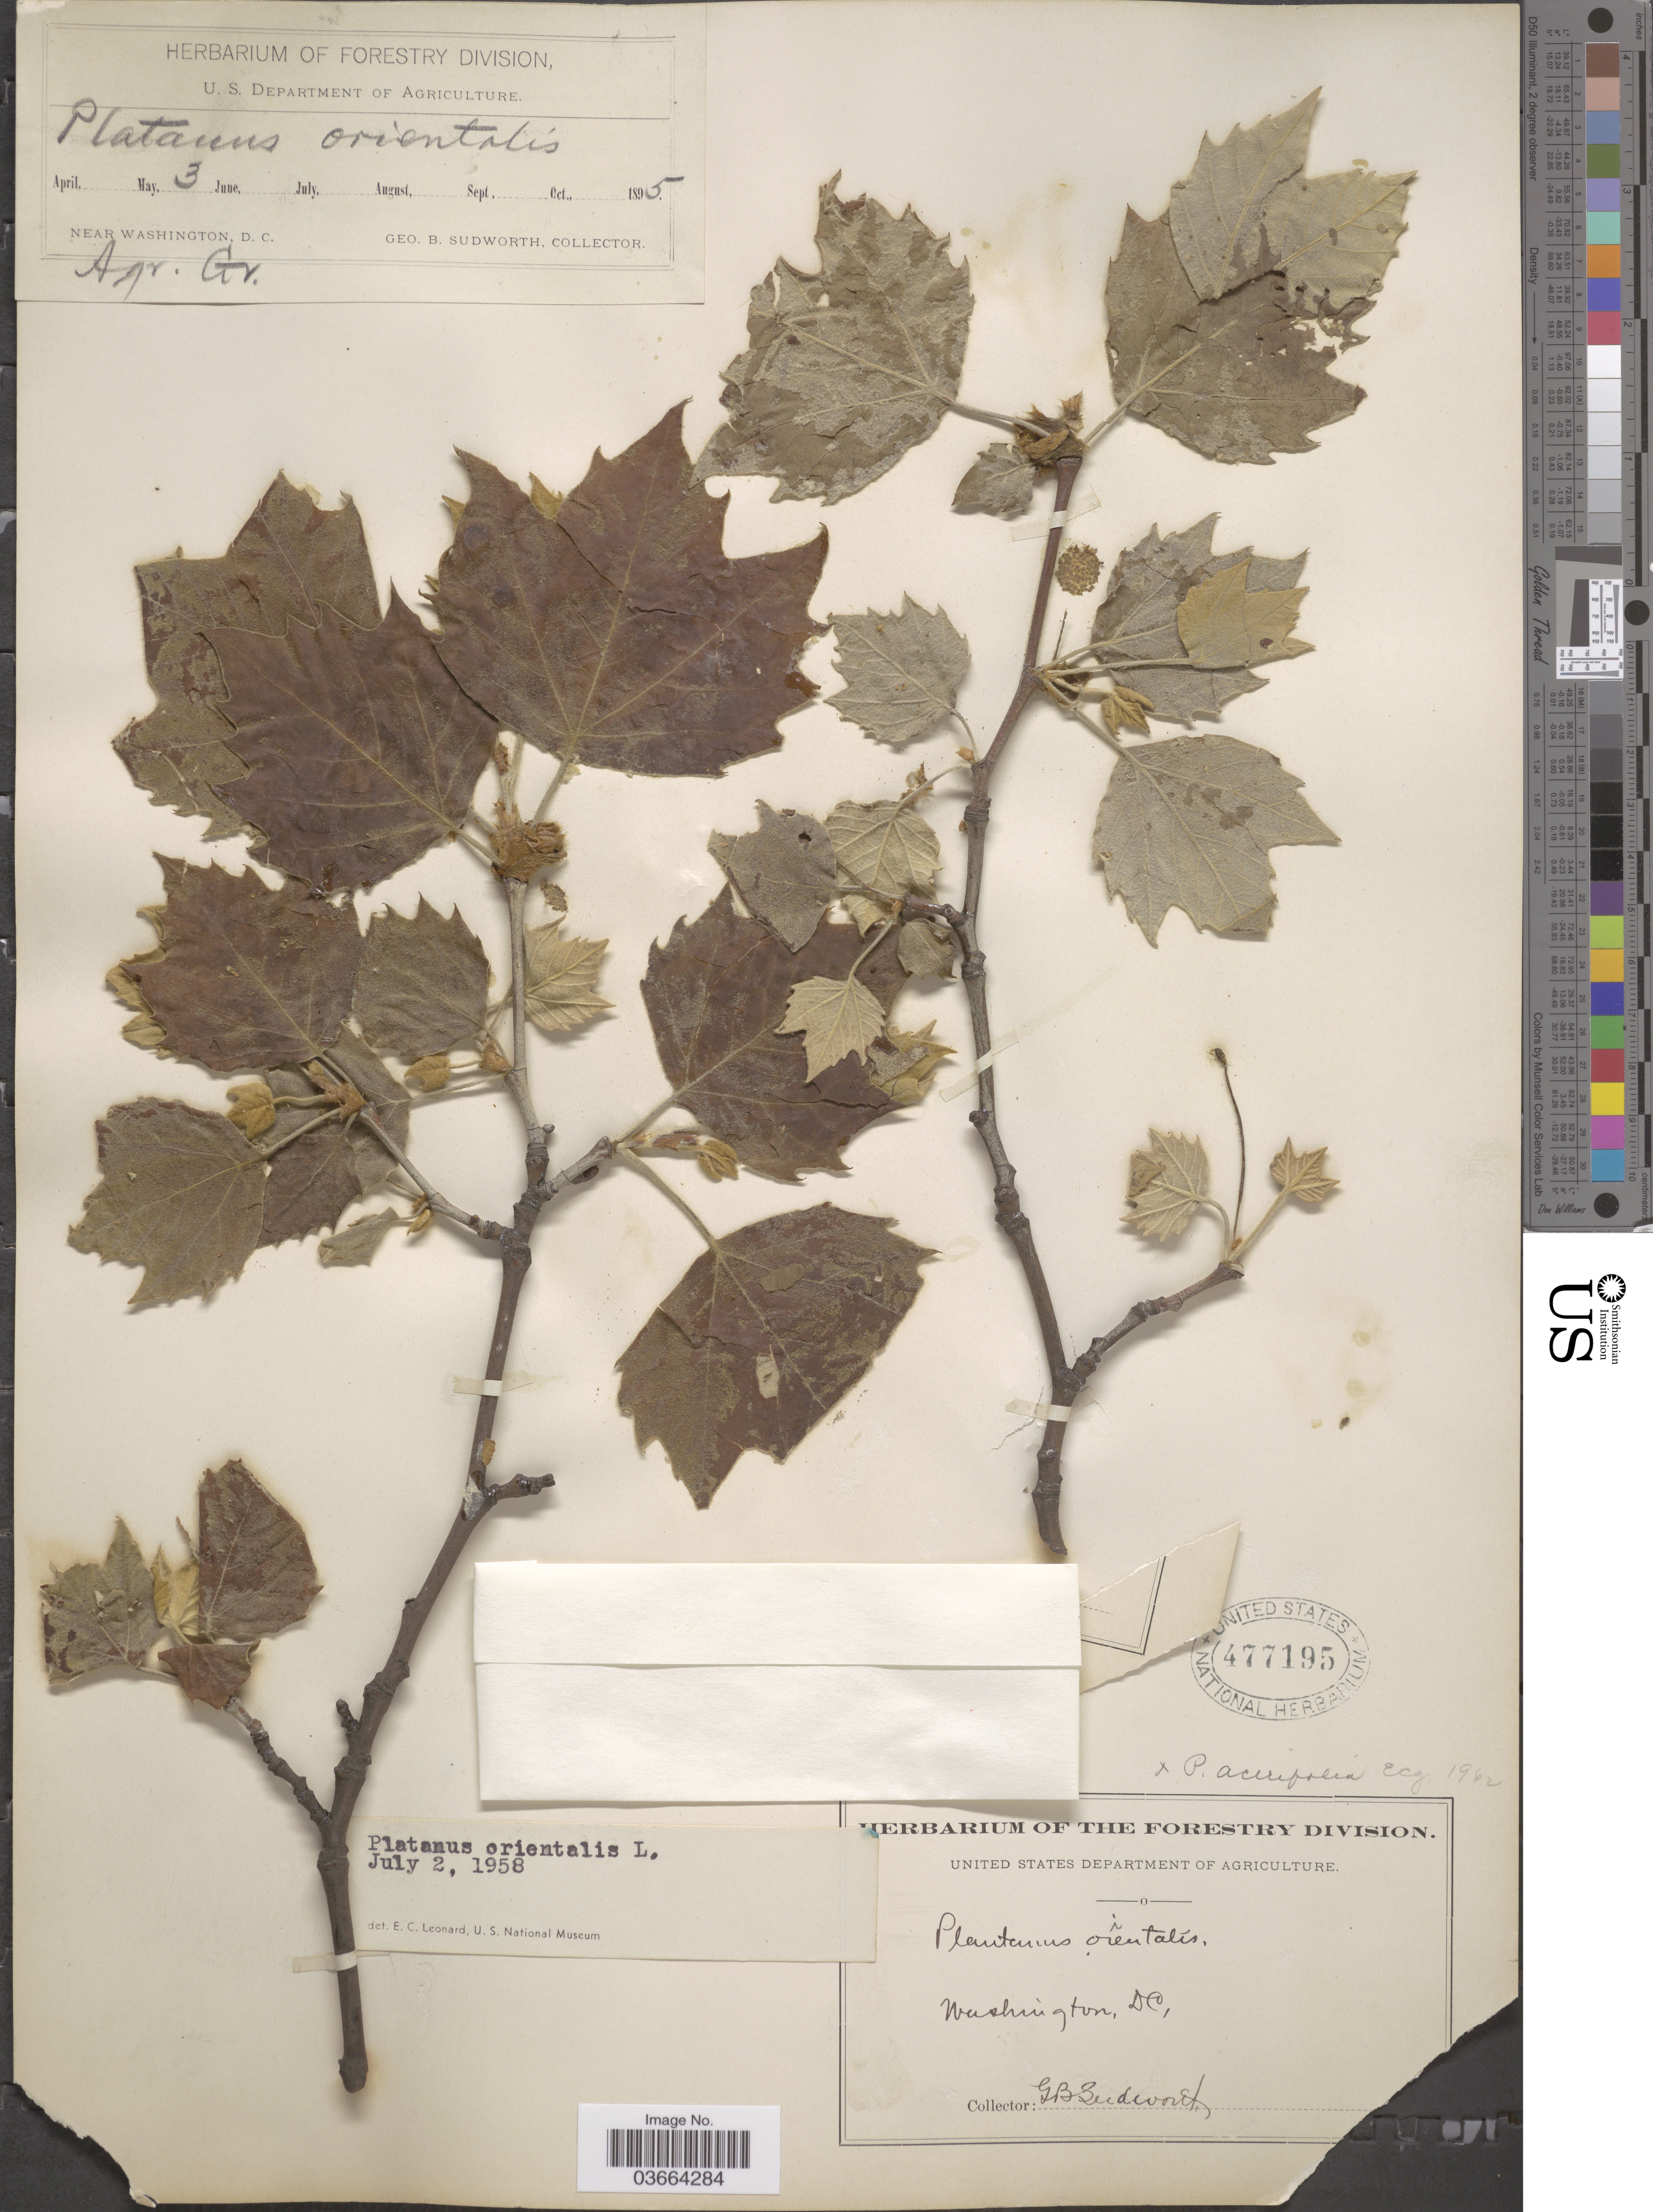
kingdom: Plantae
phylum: Tracheophyta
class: Magnoliopsida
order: Proteales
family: Platanaceae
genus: Platanus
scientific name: Platanus orientalis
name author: L.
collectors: G. B. Sudworth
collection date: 1895-05-03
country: United States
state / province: District of Columbia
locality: Near Washington. Agr. Gr.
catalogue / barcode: US 477195